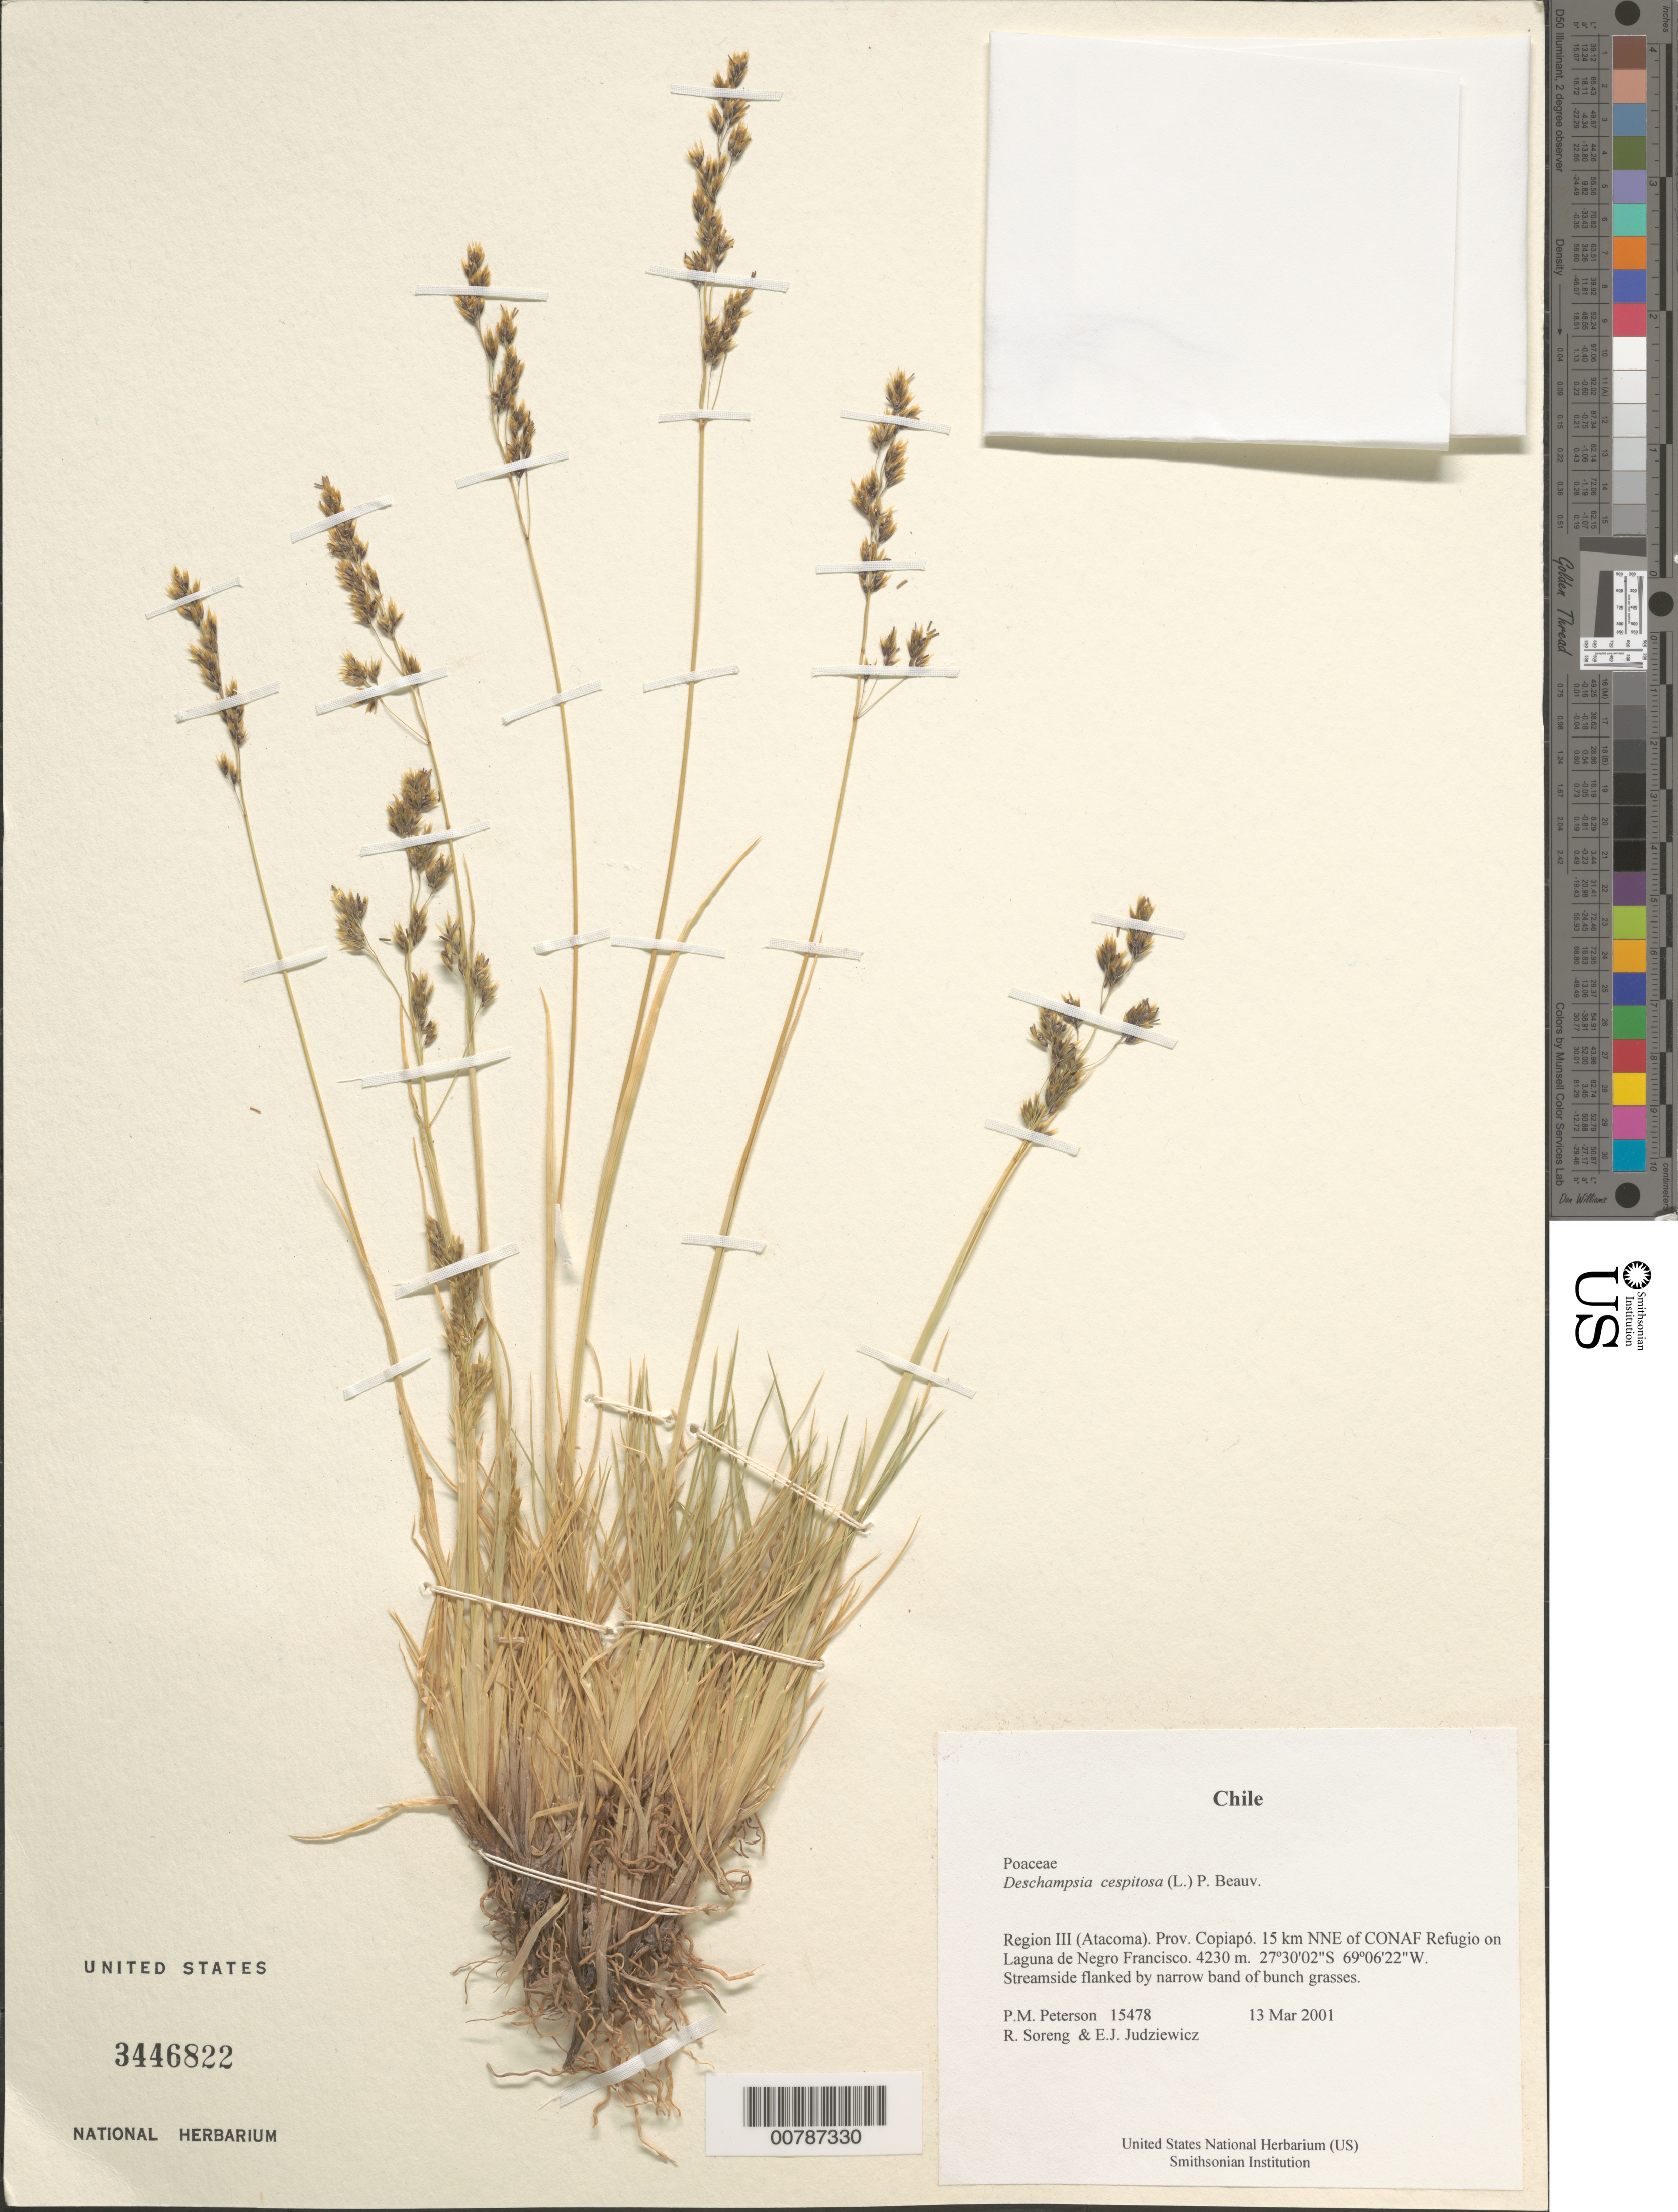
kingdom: Plantae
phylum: Tracheophyta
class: Liliopsida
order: Poales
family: Poaceae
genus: Deschampsia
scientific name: Deschampsia cespitosa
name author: (L.) P. Beauv.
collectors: P. M. Peterson, R. J. Soreng & E. J. Judziewicz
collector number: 15478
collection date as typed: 13 Mar 2001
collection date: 2001-03-13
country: Chile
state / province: Atacama (III)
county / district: Copiapó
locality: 15 km NNE of CONAF Refugio on Laguna de Negro Francisco.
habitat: Streamside flanked by narrow band of bunch grasses.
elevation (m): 4230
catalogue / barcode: US 3446822